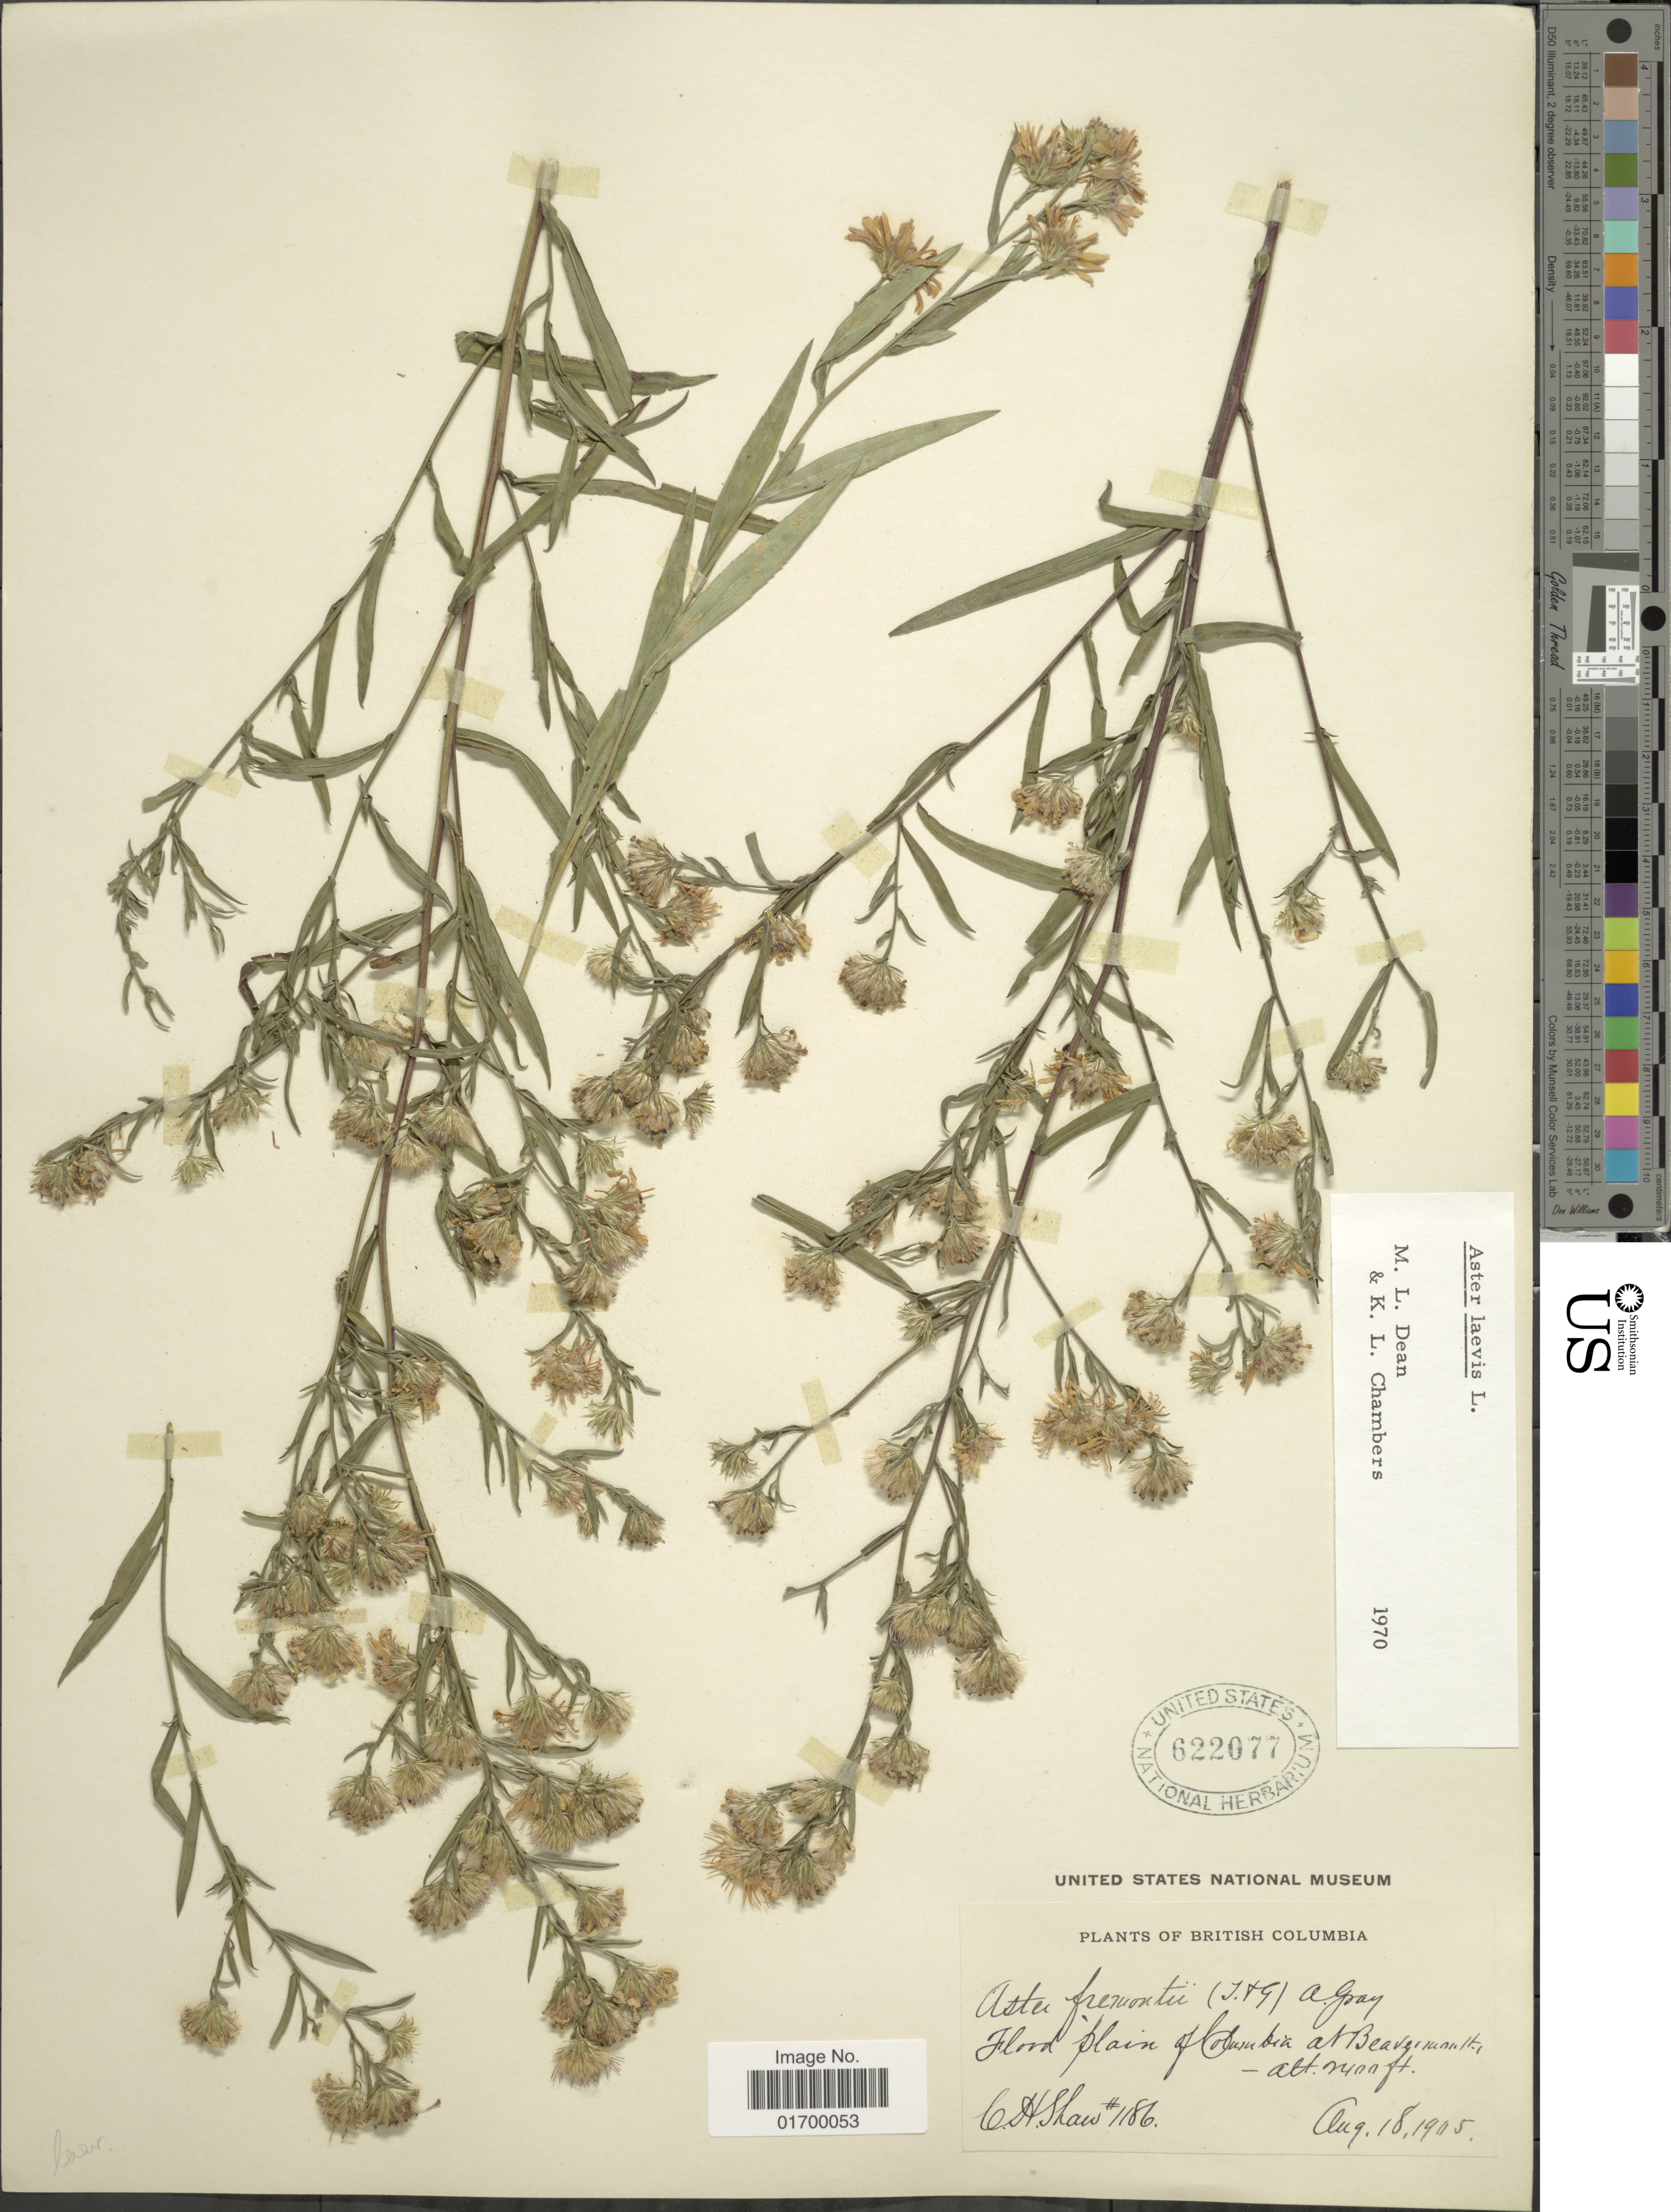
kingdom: Plantae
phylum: Tracheophyta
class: Magnoliopsida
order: Asterales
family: Asteraceae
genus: Symphyotrichum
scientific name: Symphyotrichum laeve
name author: (L.) Á. Löve & D. Löve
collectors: C. H. Shaw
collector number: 1186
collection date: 1905-08-18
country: Canada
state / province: British Columbia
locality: Flood plain of Colombia at Beavermouth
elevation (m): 732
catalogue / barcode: US 622077